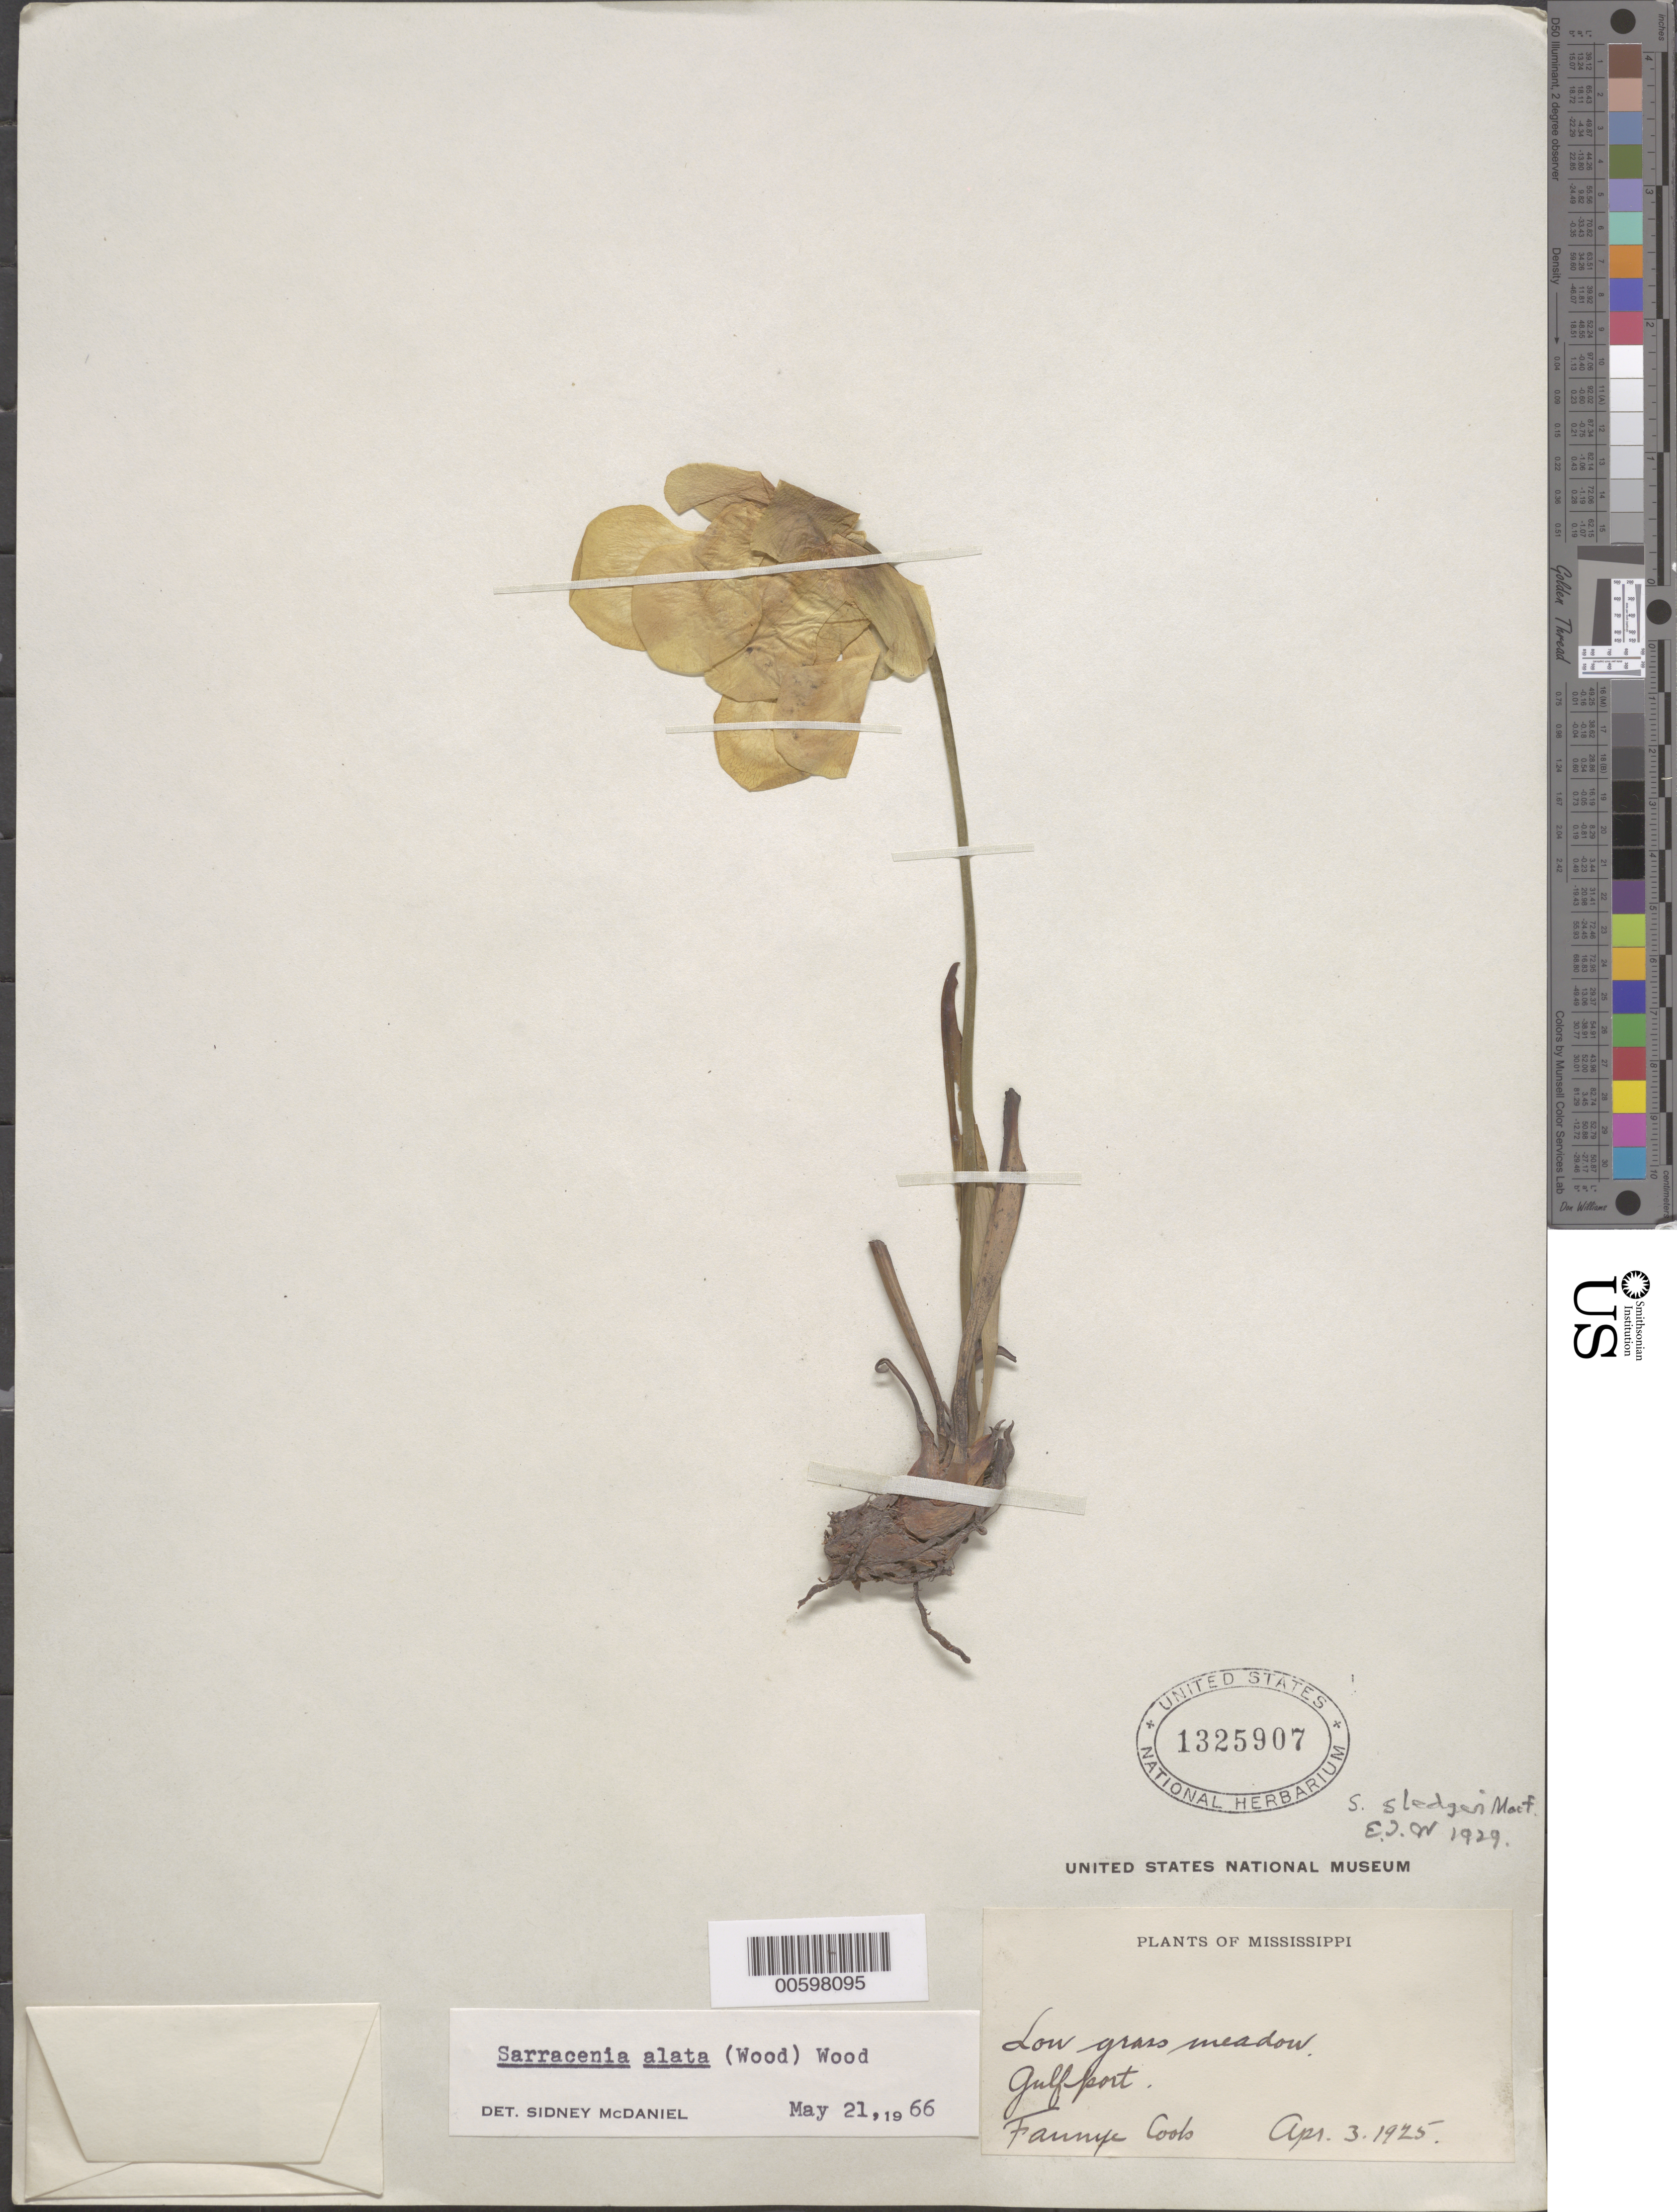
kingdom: Plantae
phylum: Tracheophyta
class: Magnoliopsida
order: Ericales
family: Sarraceniaceae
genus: Sarracenia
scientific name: Sarracenia alata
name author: (Alph. Wood) Alph. Wood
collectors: O. F. Cook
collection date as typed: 03 Apr 1925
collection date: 1925-04-03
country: United States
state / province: Mississippi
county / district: Harrison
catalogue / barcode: US 1325907